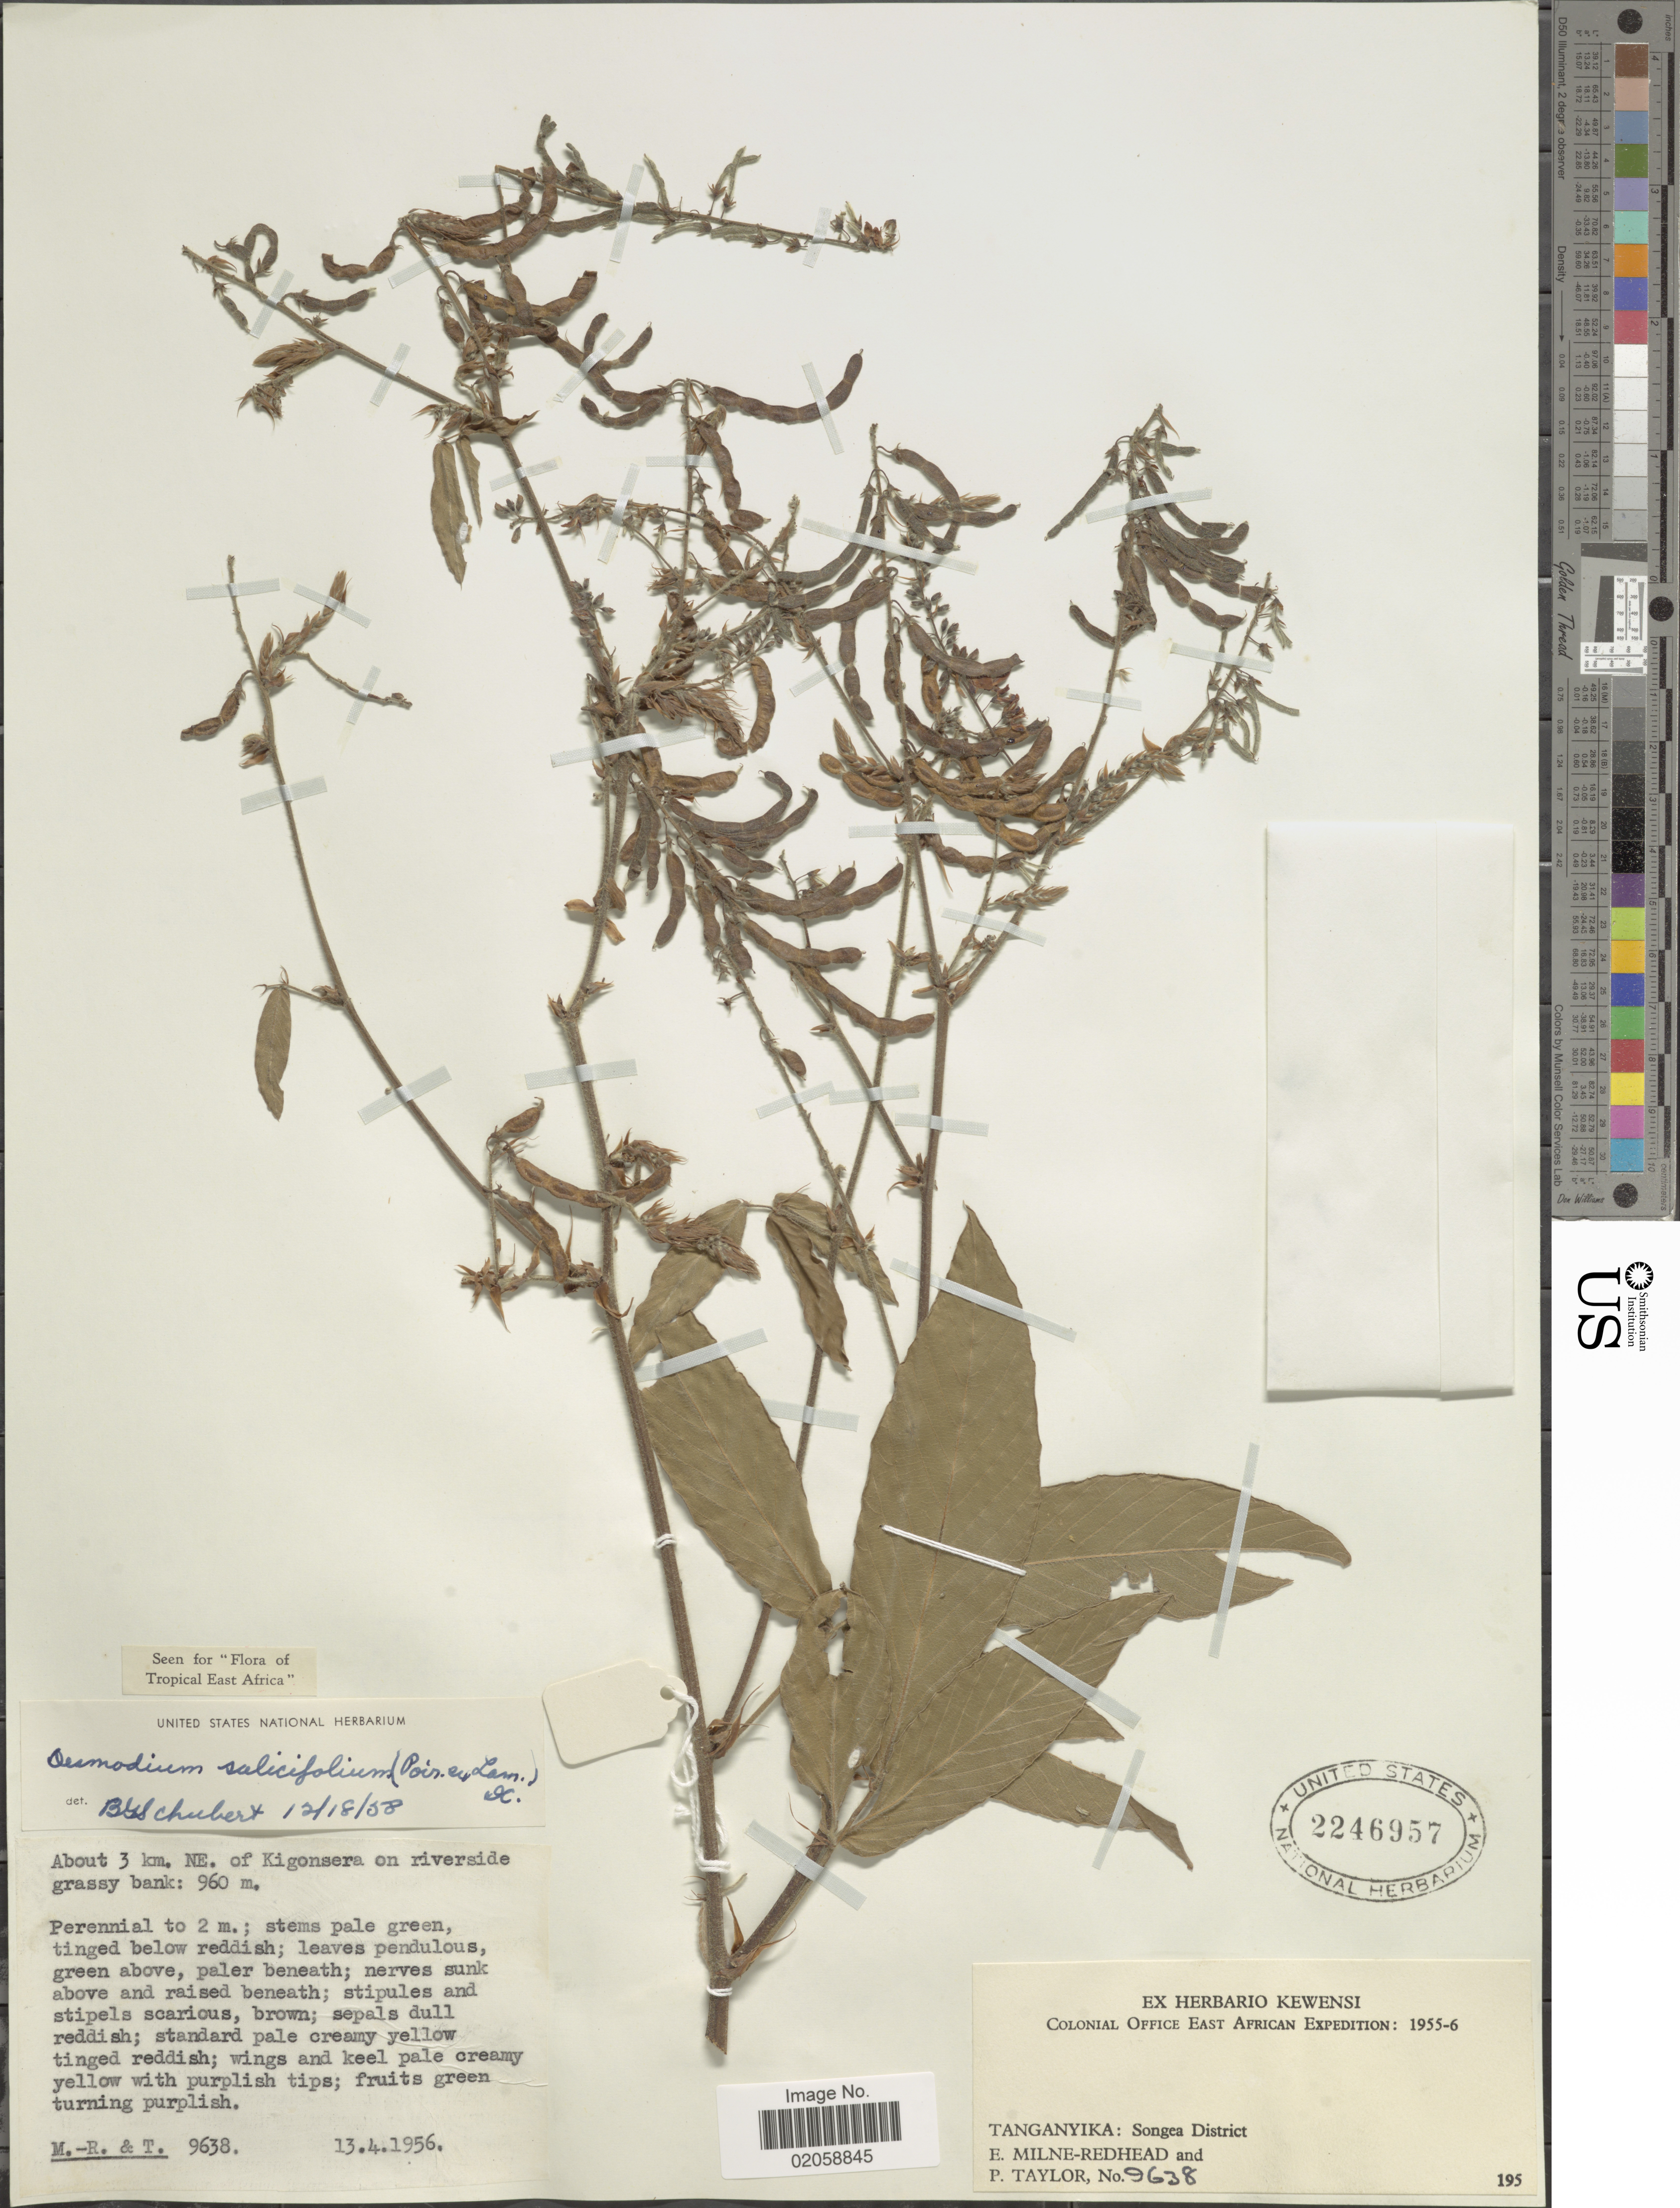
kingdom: Plantae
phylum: Tracheophyta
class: Magnoliopsida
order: Fabales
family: Fabaceae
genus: Pleurolobus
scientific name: Pleurolobus salicifolius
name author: (Poir.) H. Ohashi & K. Ohashi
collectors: E. W. Milne-Redhead & P. Taylor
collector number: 9638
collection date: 1956-04-13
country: Tanzania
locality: Colonial Office East African. Tanganyika: Songea District. About 3 km. NE. of Kigonsera on river grassy bank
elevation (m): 960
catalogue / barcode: US 2246957